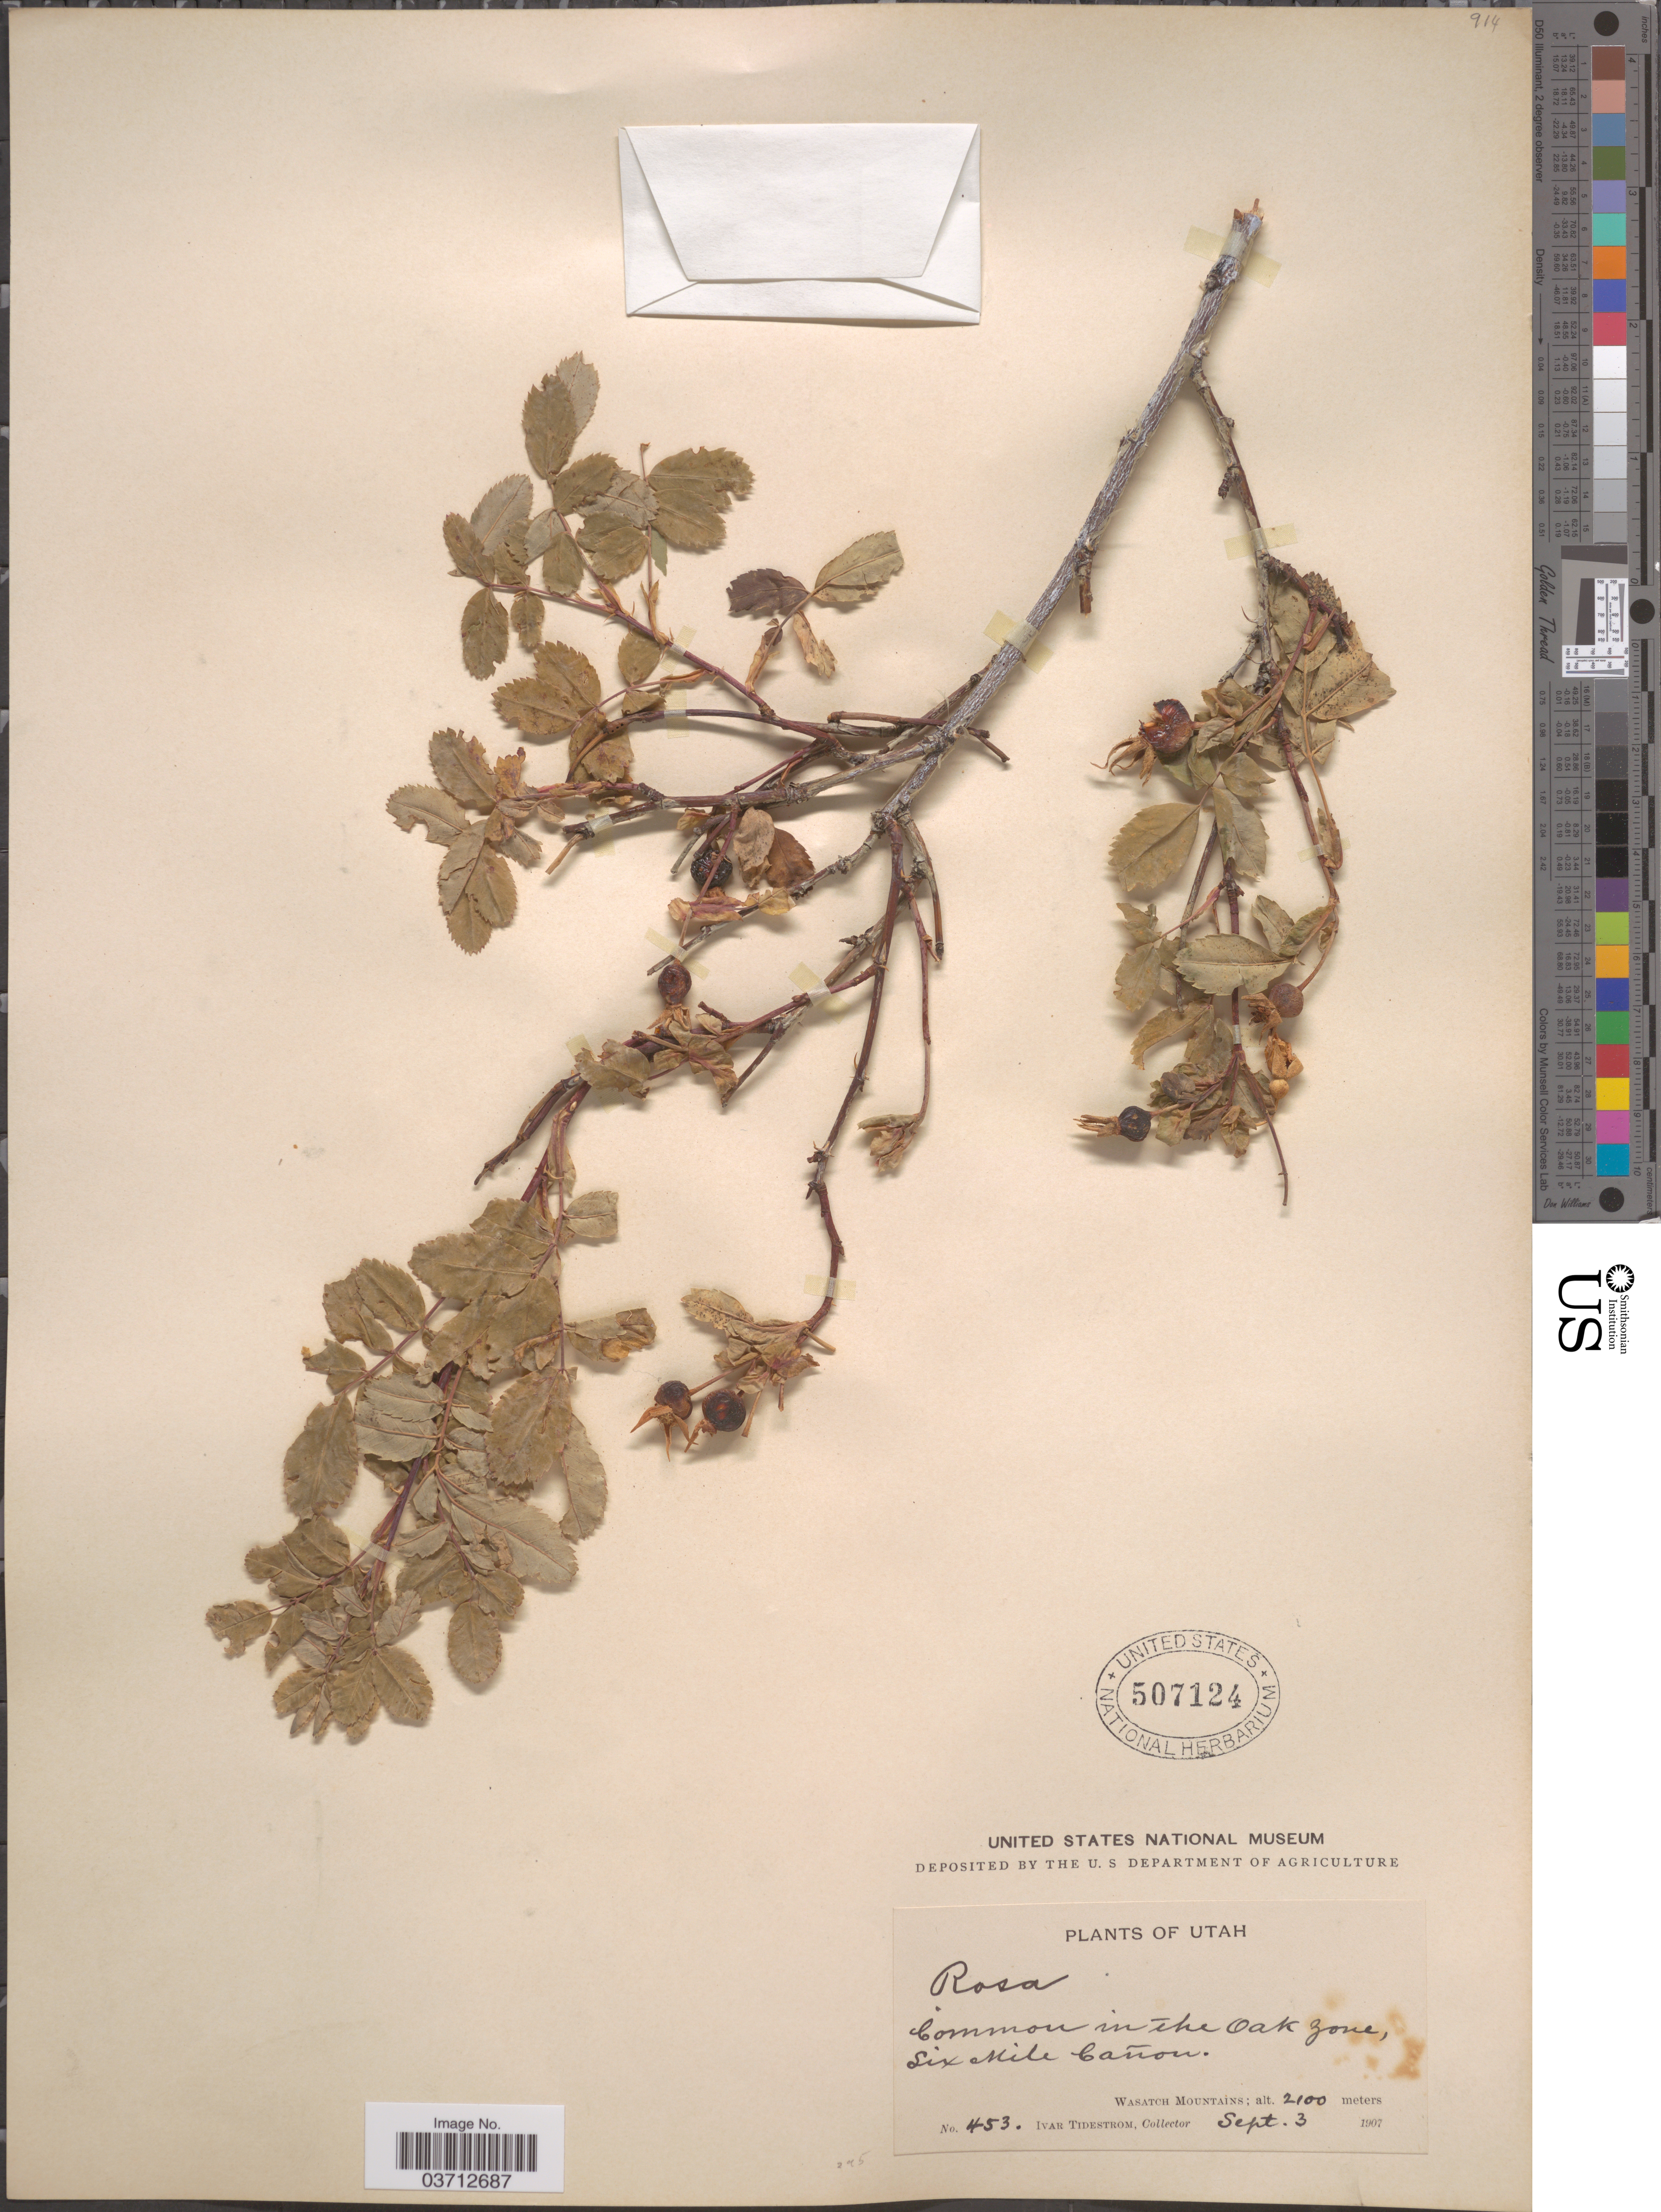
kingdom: Plantae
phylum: Tracheophyta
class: Magnoliopsida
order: Rosales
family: Rosaceae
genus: Rosa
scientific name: Rosa sp.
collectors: I. F. Tidestrom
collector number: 453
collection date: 1907-09-03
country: United States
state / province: Utah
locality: In the Oak Zone, Six Mile Cañon. Wasatch Mountains.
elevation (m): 2100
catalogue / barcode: US 507124